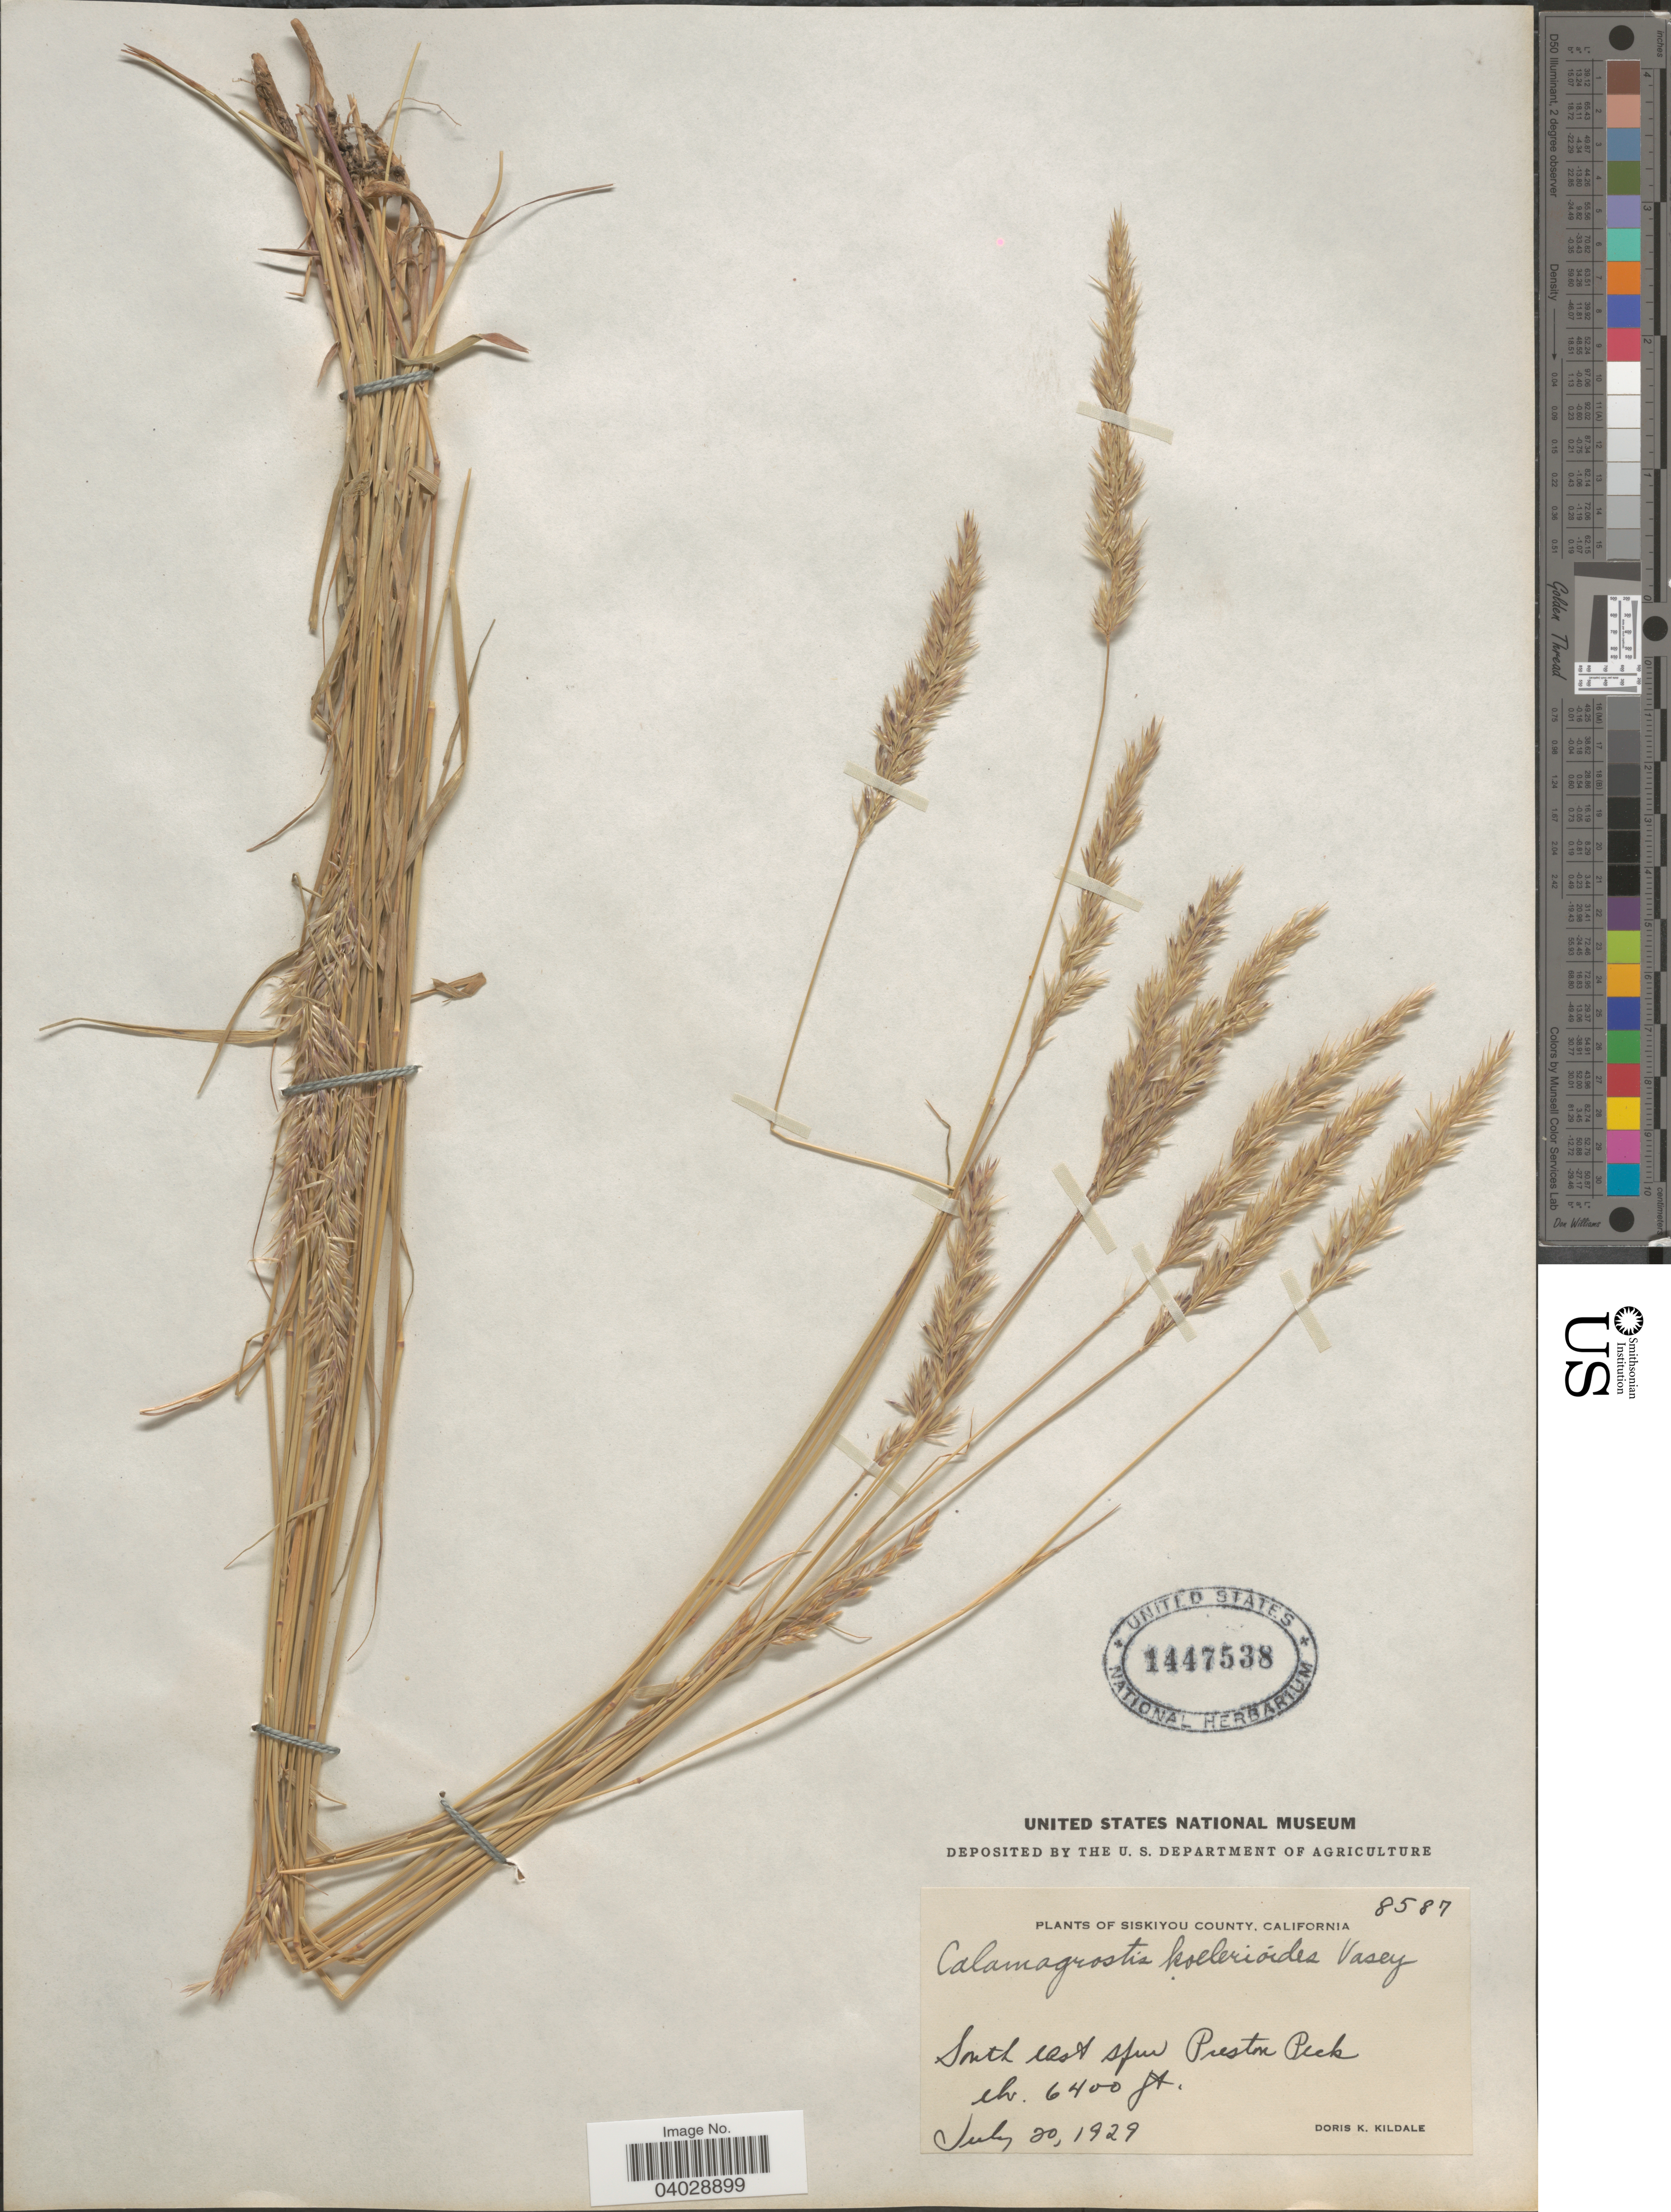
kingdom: Plantae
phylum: Tracheophyta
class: Liliopsida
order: Poales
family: Poaceae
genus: Calamagrostis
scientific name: Calamagrostis koelerioides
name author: Vasey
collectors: D. Kildale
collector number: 8587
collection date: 1929-07-20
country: United States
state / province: California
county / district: Siskiyou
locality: Siskiyou County. South east spur Preston Peak.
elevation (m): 1951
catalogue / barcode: US 1447538